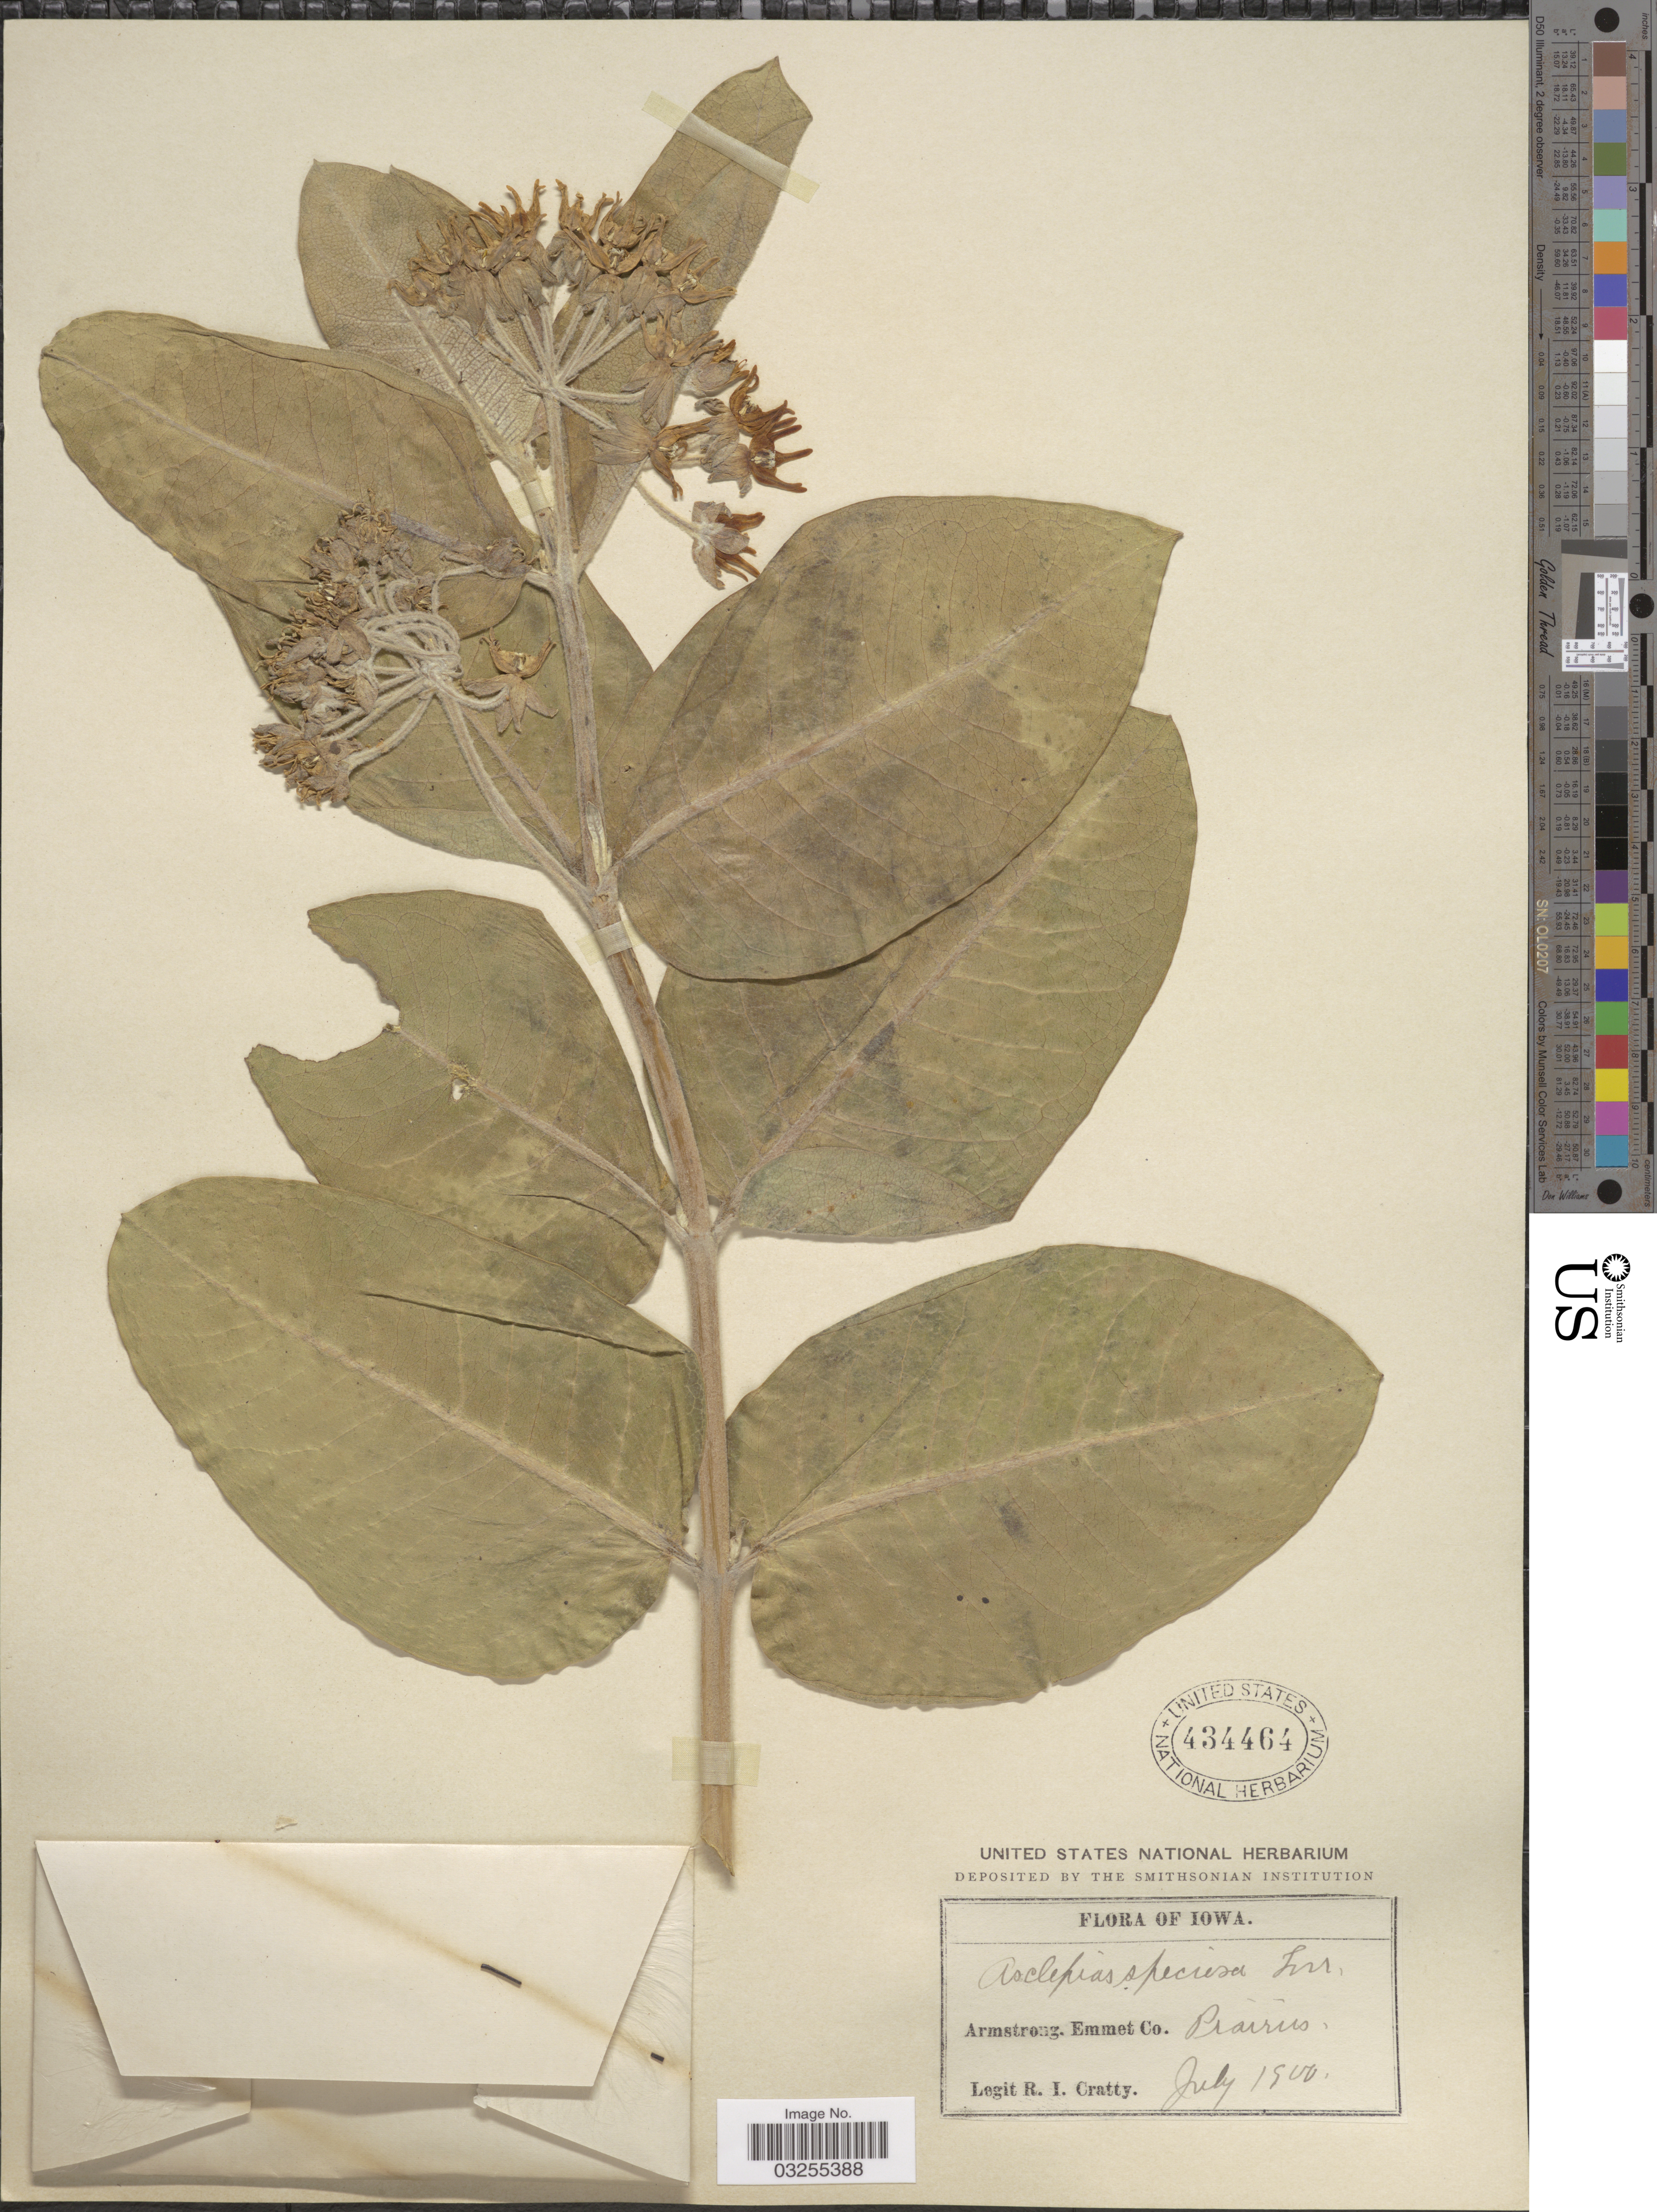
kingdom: Plantae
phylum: Tracheophyta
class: Magnoliopsida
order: Gentianales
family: Apocynaceae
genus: Asclepias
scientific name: Asclepias speciosa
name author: Torr.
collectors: R. Cratty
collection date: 1900-07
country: United States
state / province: Iowa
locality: Armstrong. Emmet Co. Prairies.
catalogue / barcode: US 434464